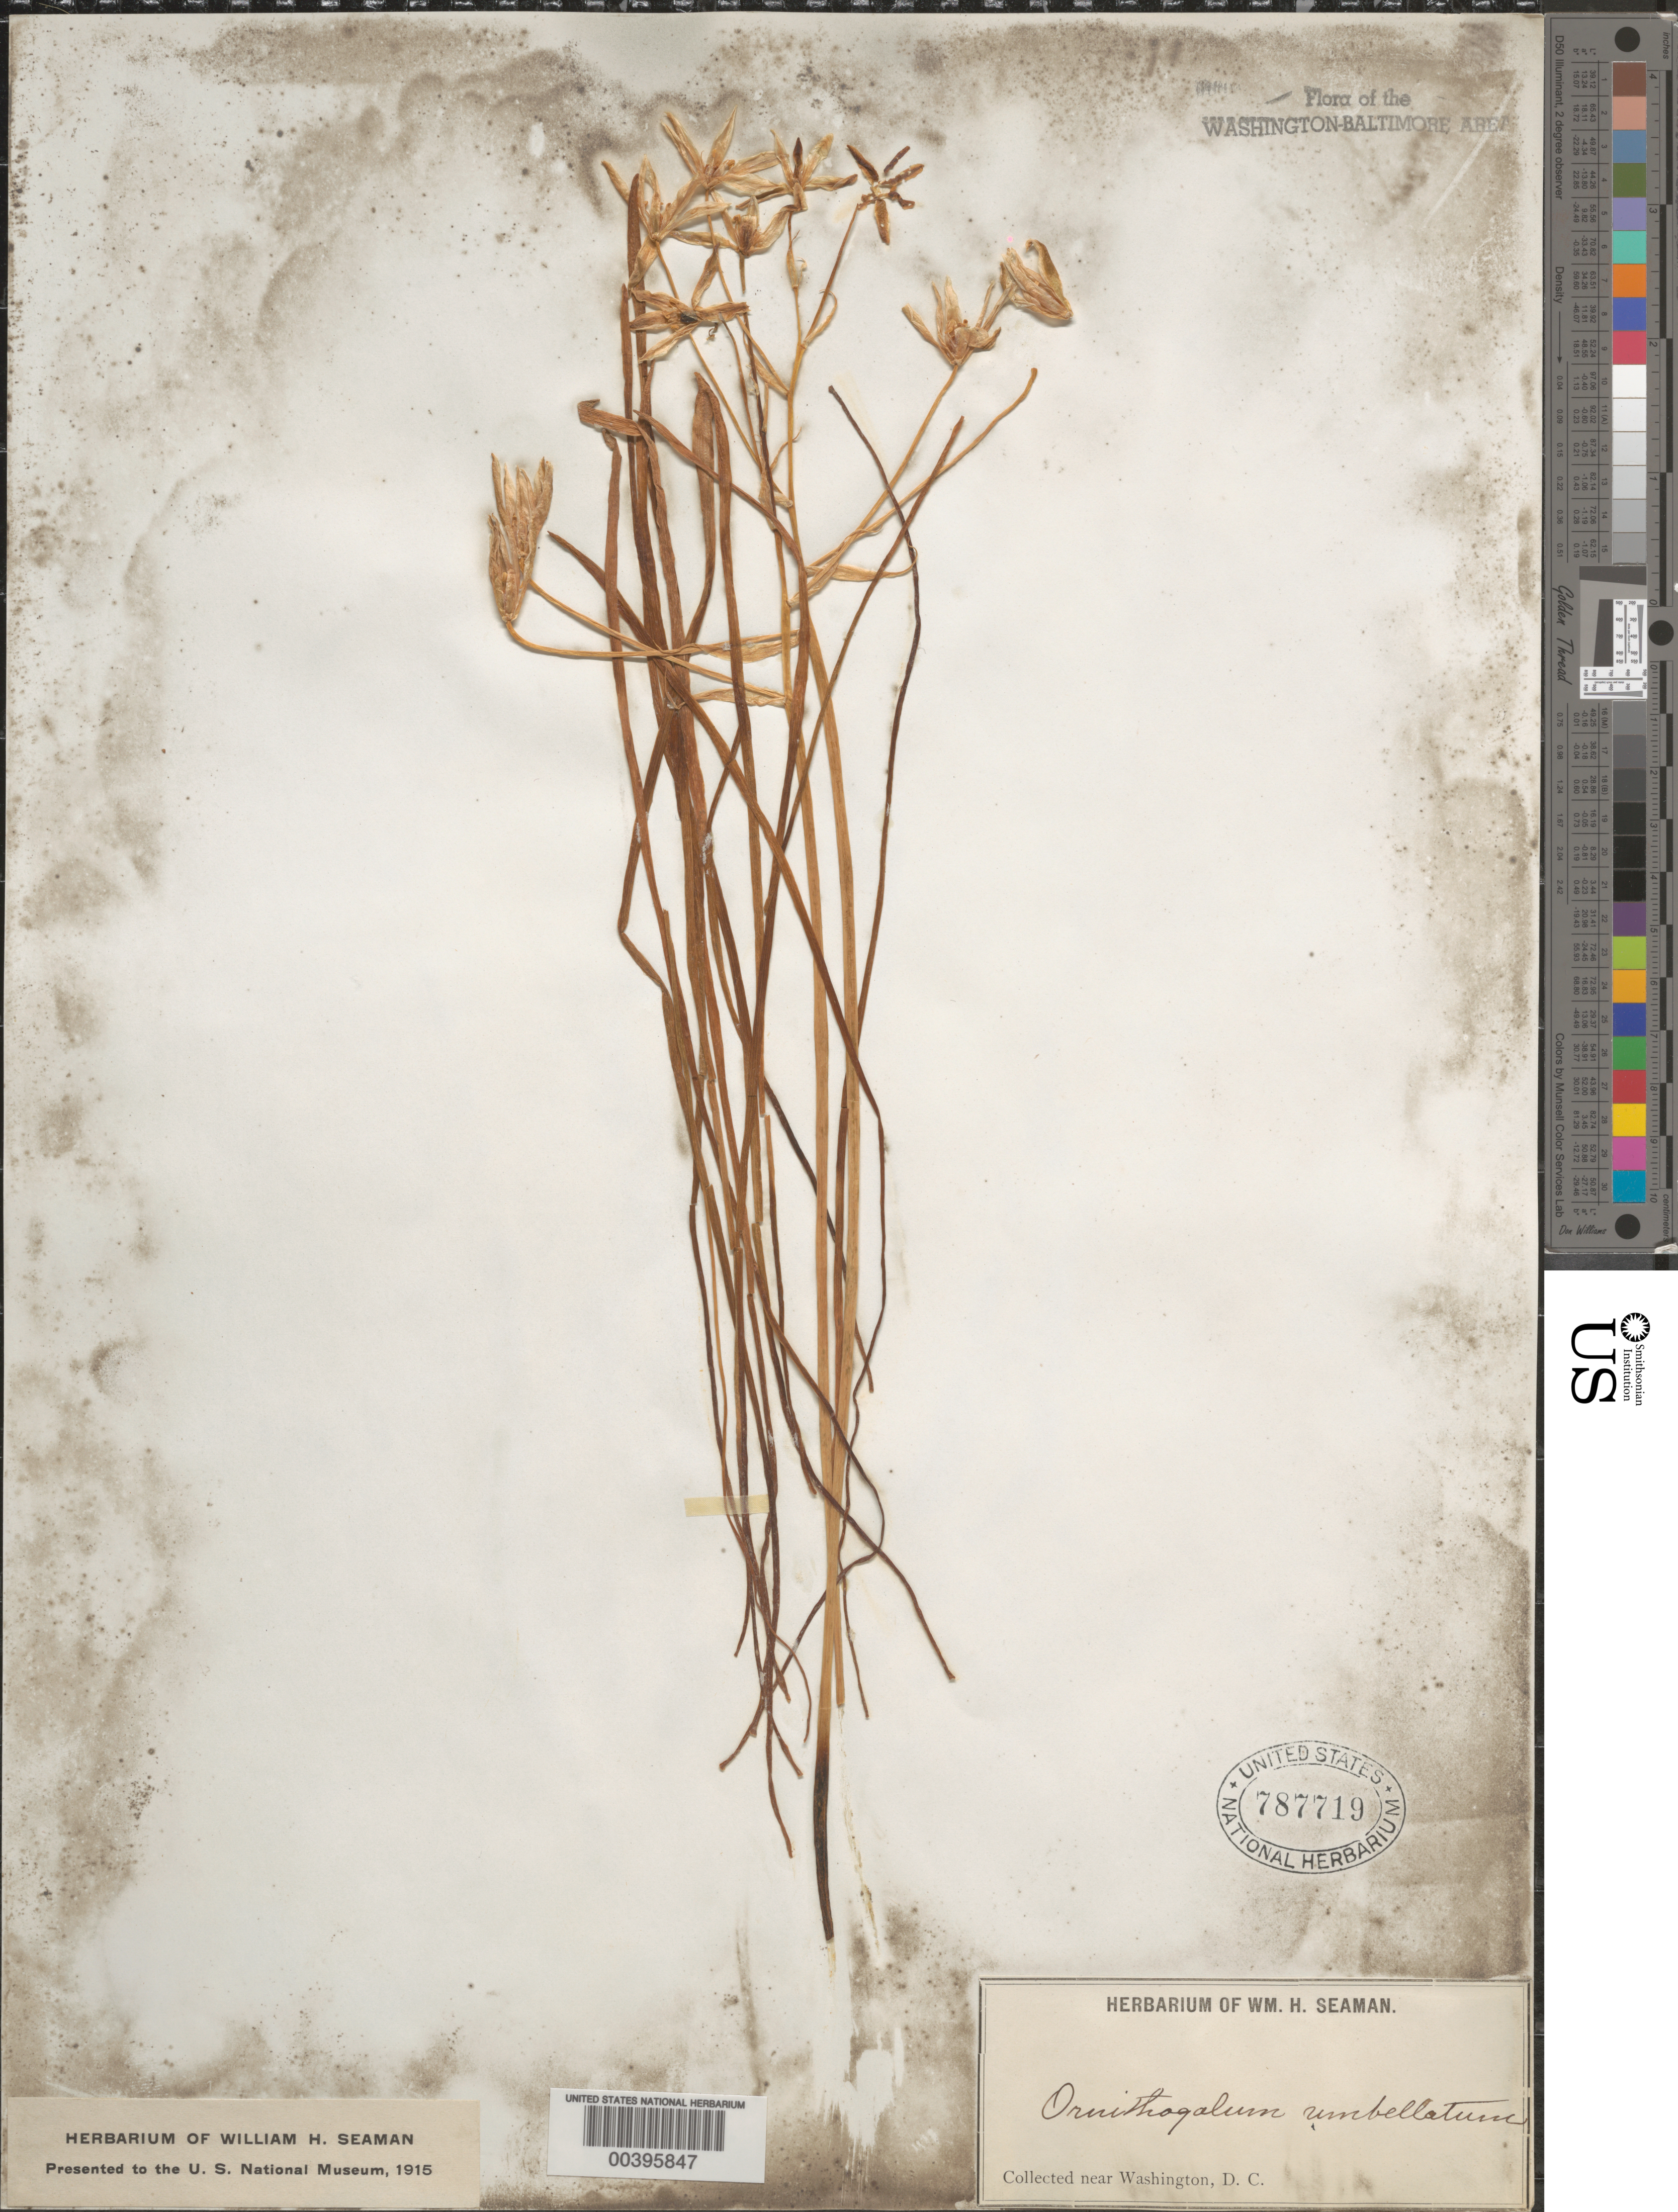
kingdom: Plantae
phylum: Tracheophyta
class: Liliopsida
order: Asparagales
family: Asparagaceae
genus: Ornithogalum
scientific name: Ornithogalum umbellatum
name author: L.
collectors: W. Seaman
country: United States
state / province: District of Columbia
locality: DC vicinity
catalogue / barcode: US 787719